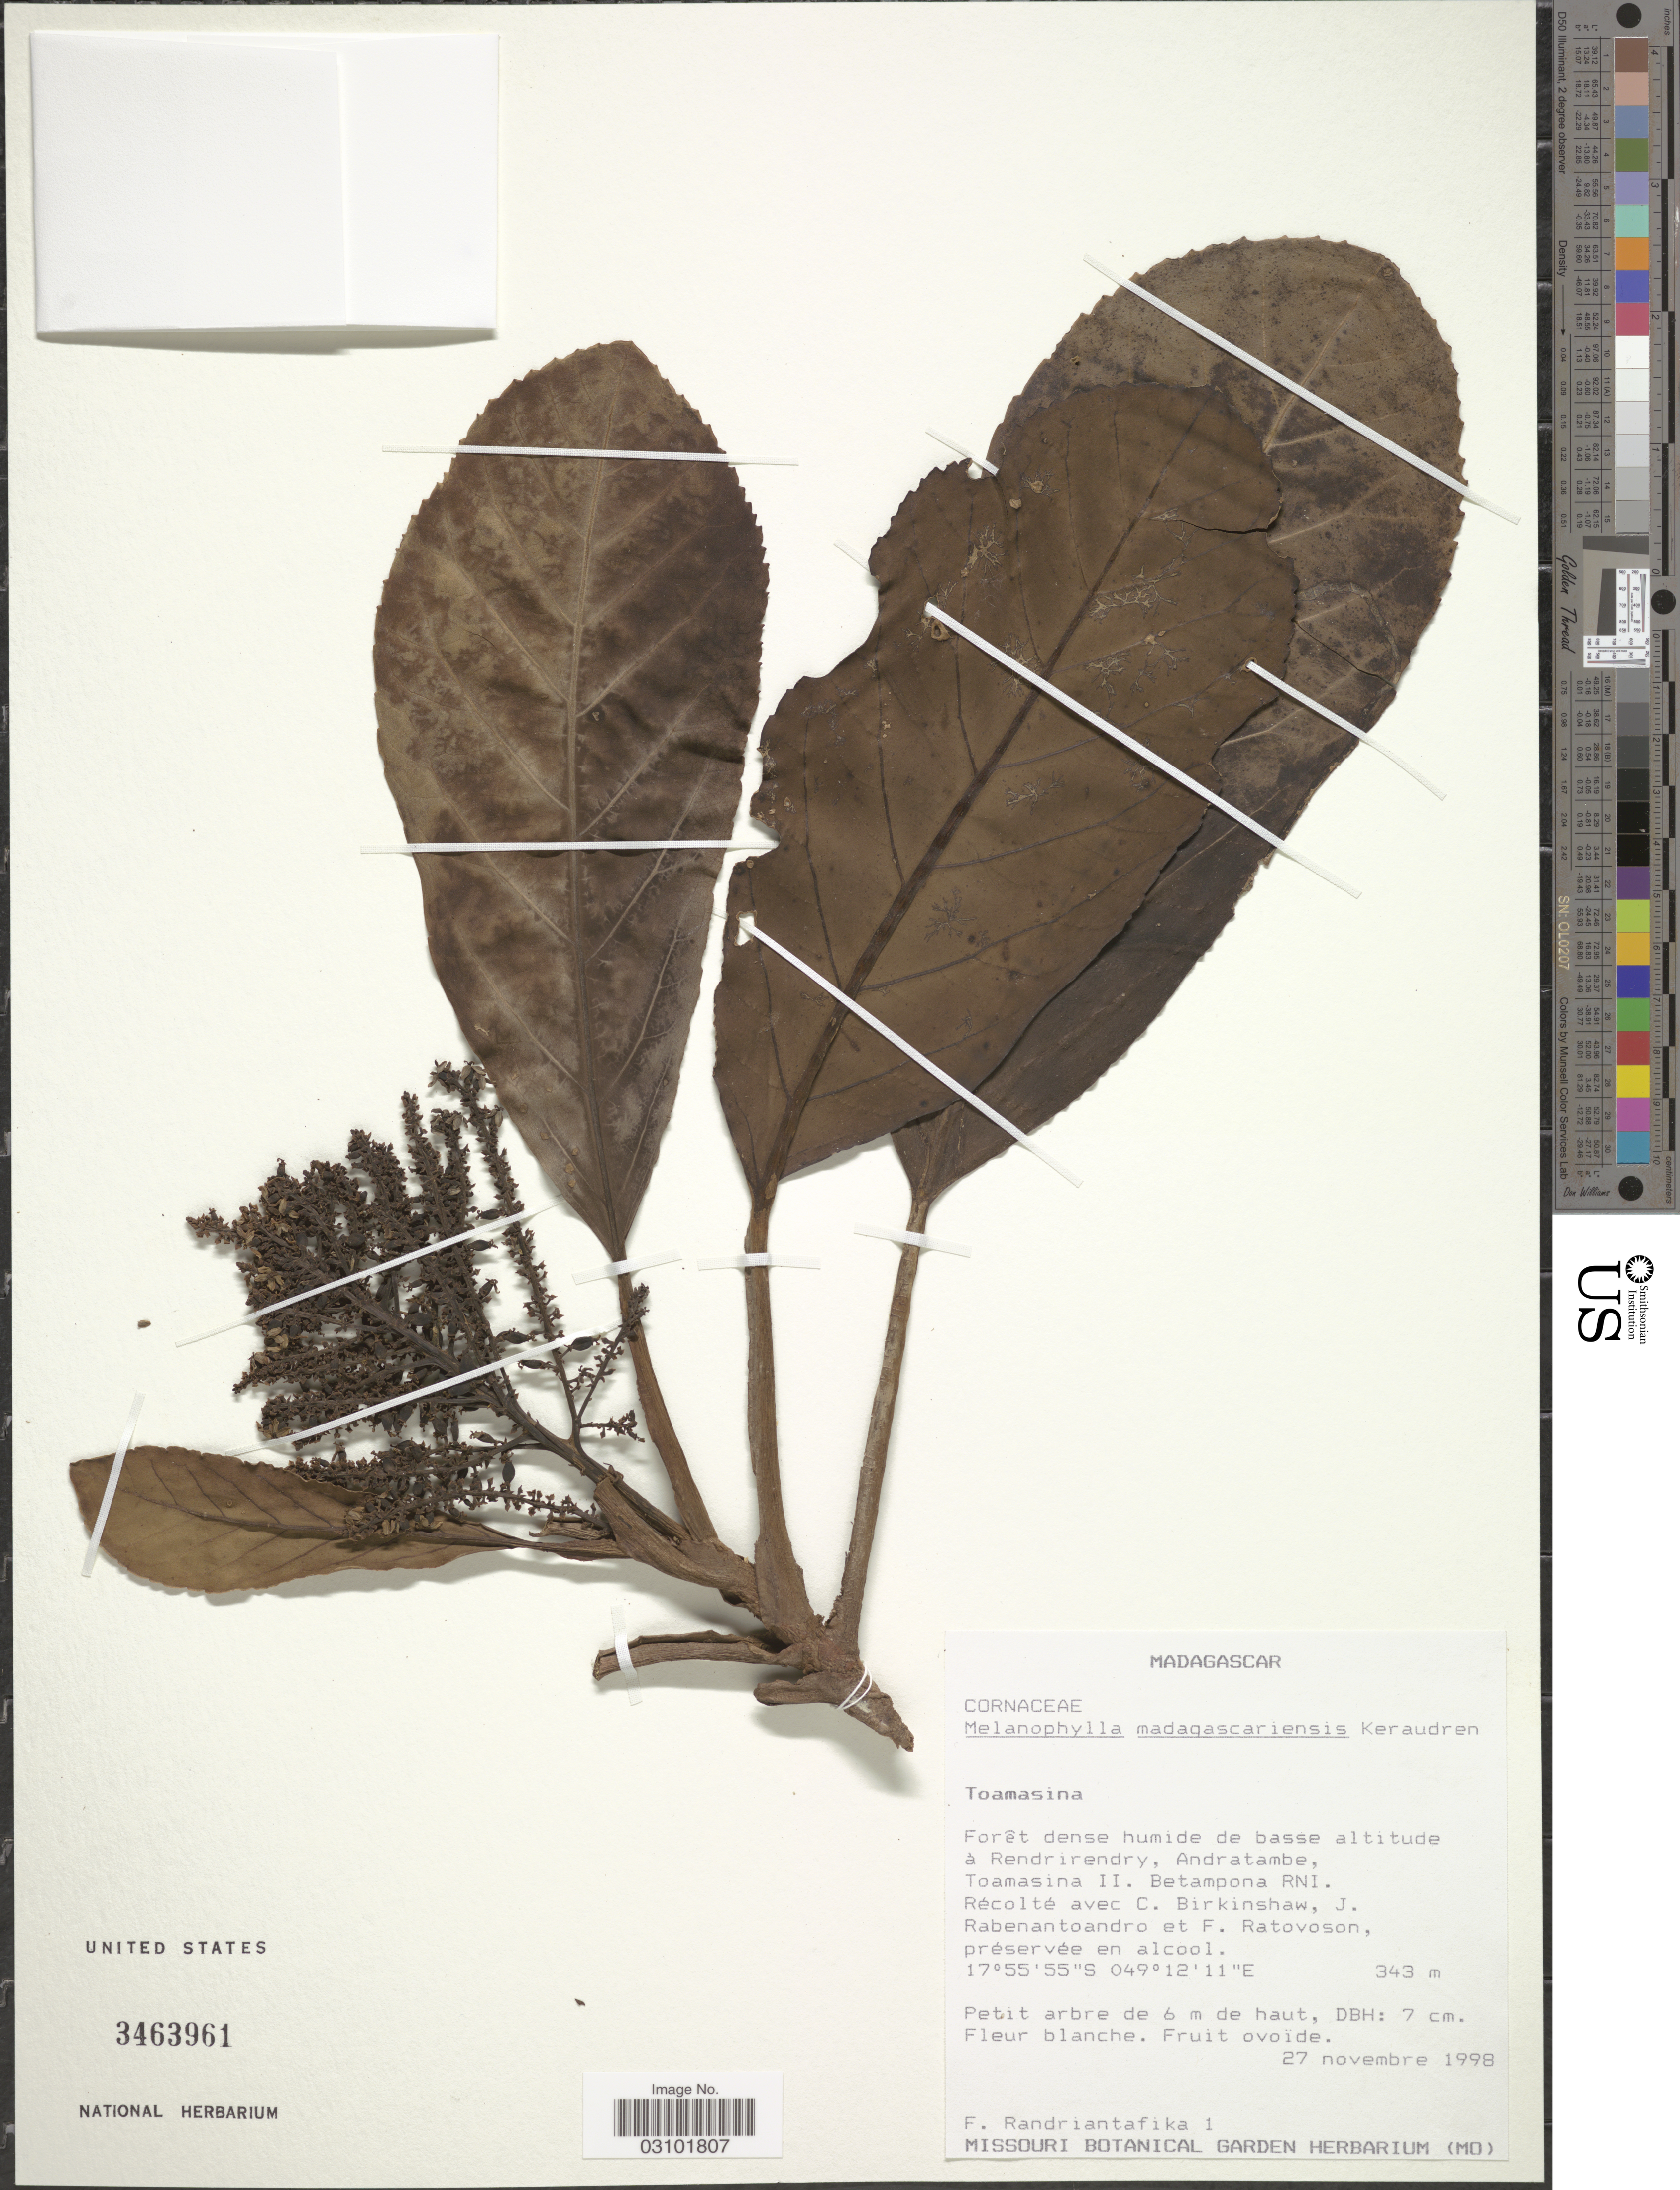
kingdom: Plantae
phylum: Tracheophyta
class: Magnoliopsida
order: Apiales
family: Torricelliaceae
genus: Melanophylla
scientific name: Melanophylla madagascariensis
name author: Keraudren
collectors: F. Randriantafika, C. R. Birkinshaw, J. Rabenantoandro & F. Ratovoson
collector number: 1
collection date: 1998-11-27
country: Madagascar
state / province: Atsinanana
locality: Forêt dense humide de basse altitude à Rendrirendry, Andratambe, Toamasina II. Betampona RNI.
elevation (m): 343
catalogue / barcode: US 3463961